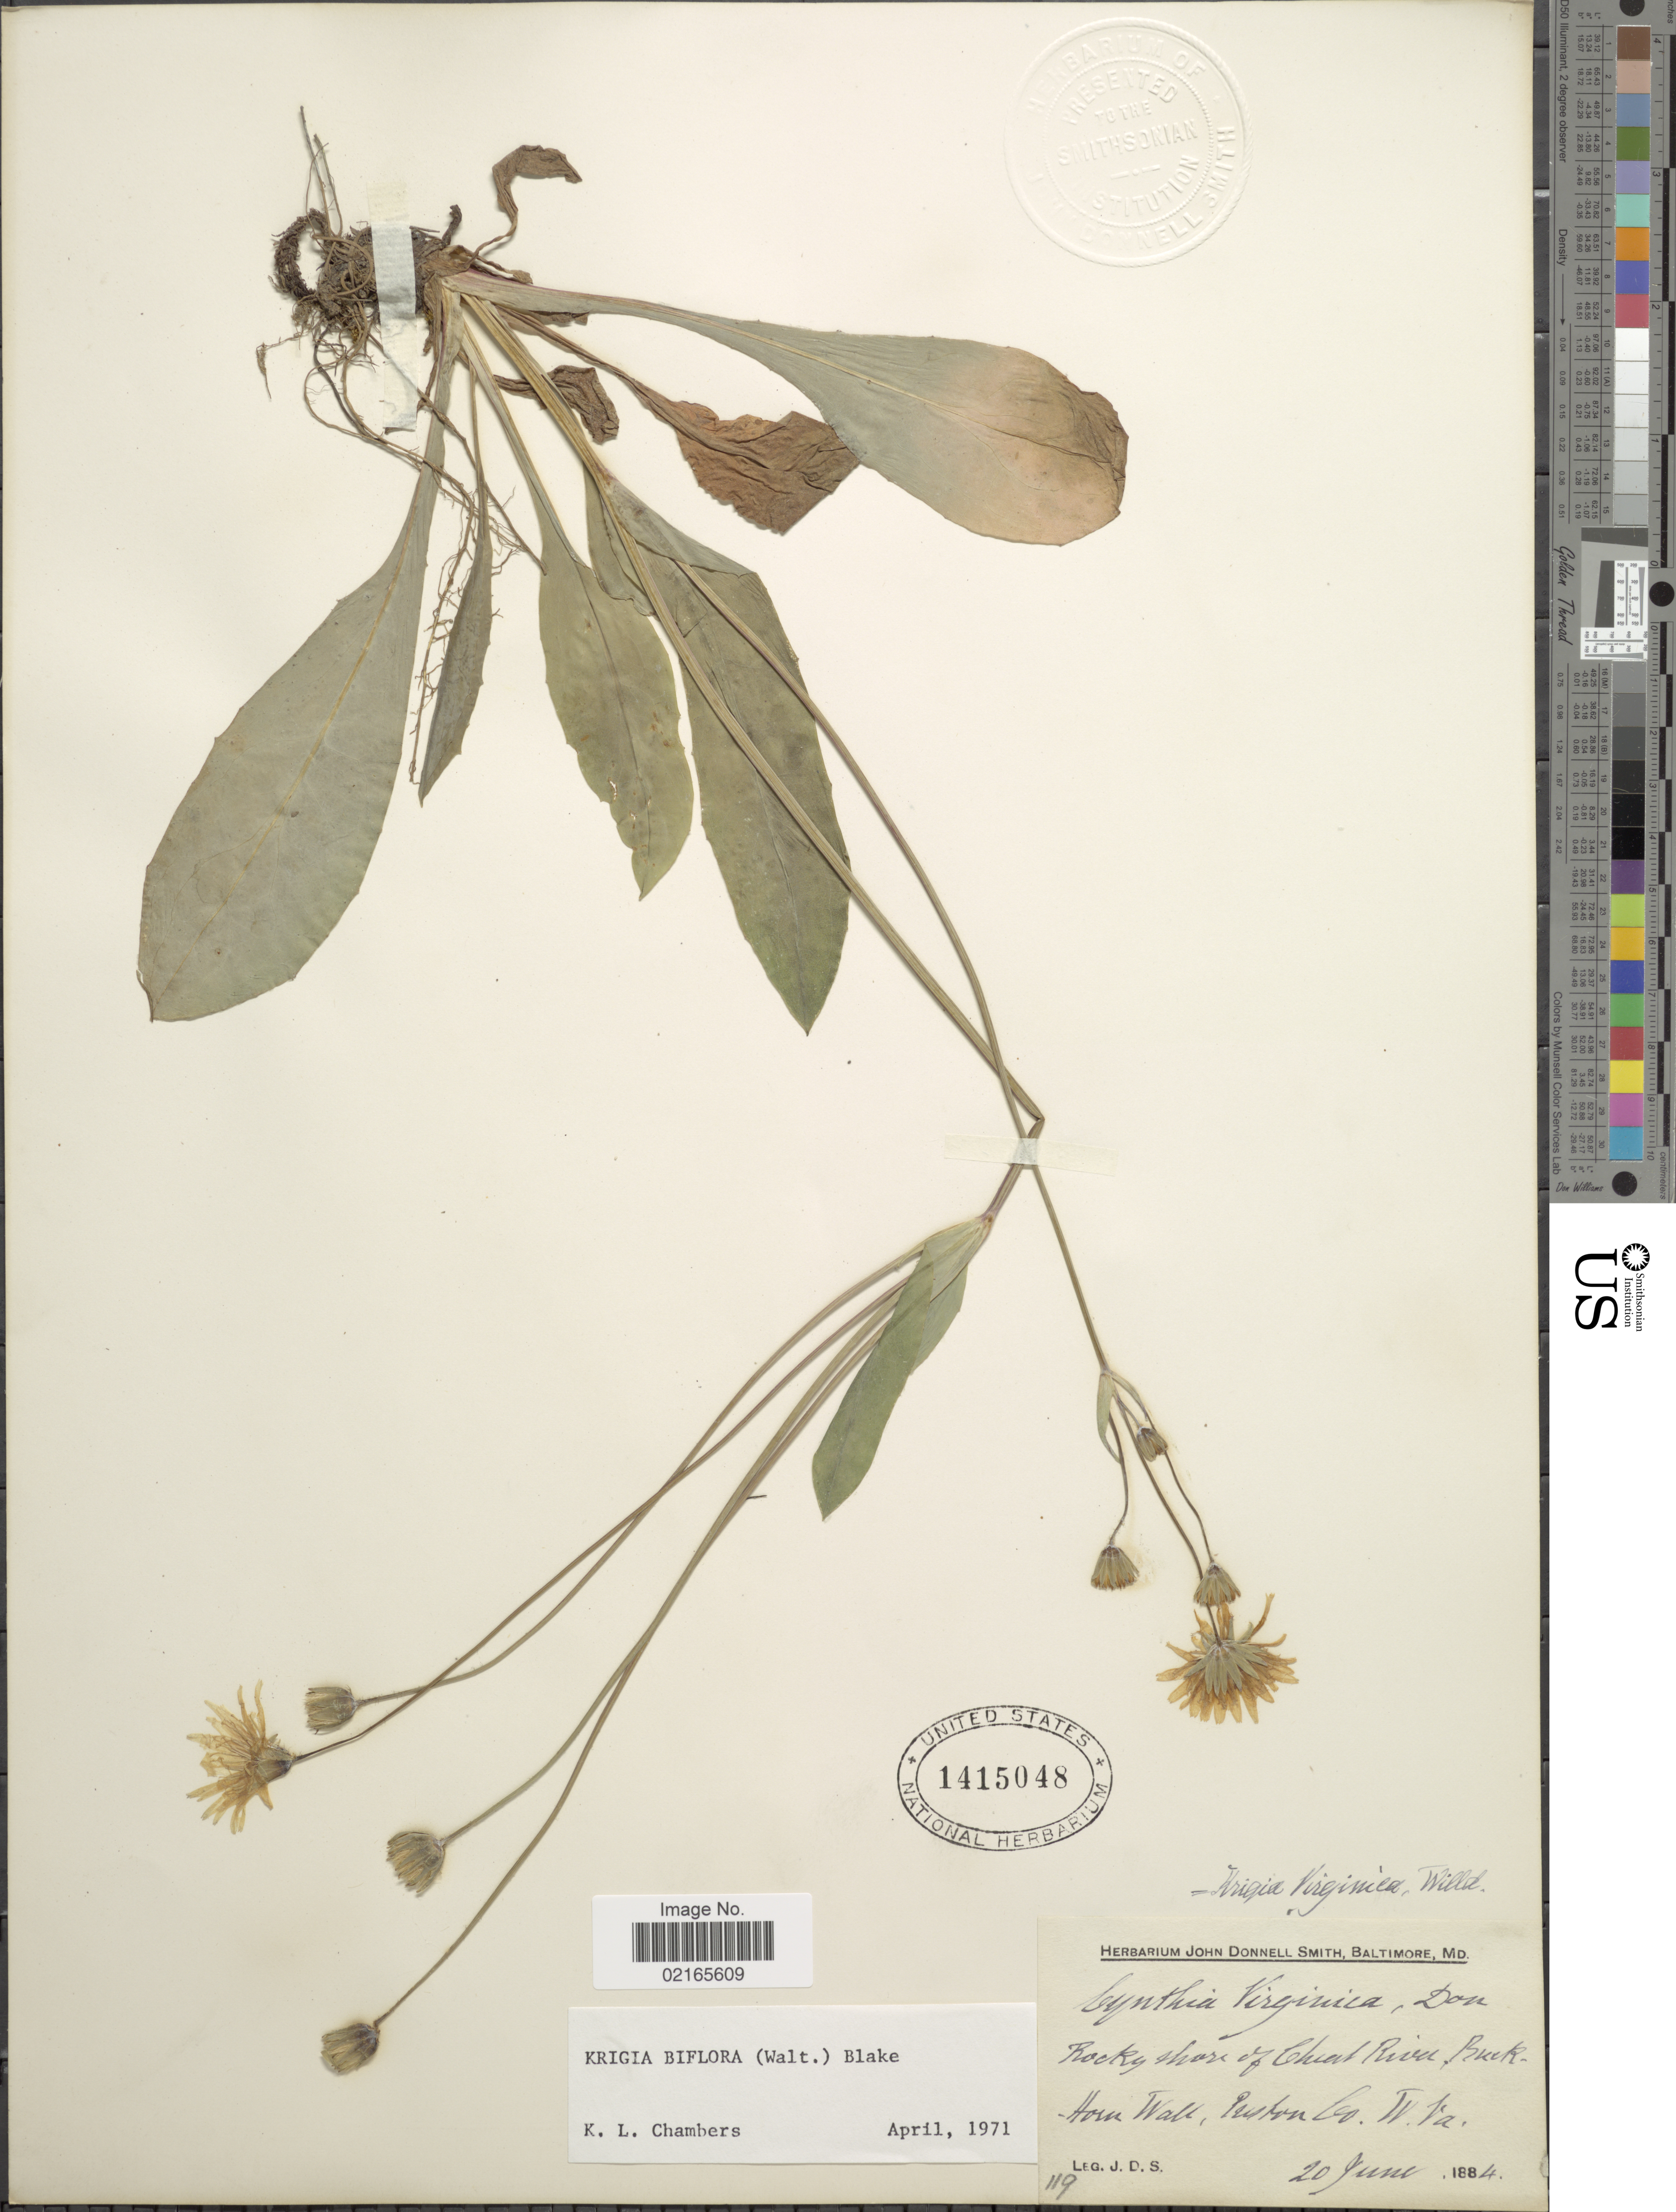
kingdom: Plantae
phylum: Tracheophyta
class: Magnoliopsida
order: Asterales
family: Asteraceae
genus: Krigia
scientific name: Krigia biflora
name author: (Walter) S.F. Blake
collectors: J. Donnell Smith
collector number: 119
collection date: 1884-06-20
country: United States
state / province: West Virginia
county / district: Preston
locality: Rocky shore of Cheat River, Buckhorn Wall, Preston Co.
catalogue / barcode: US 1415048